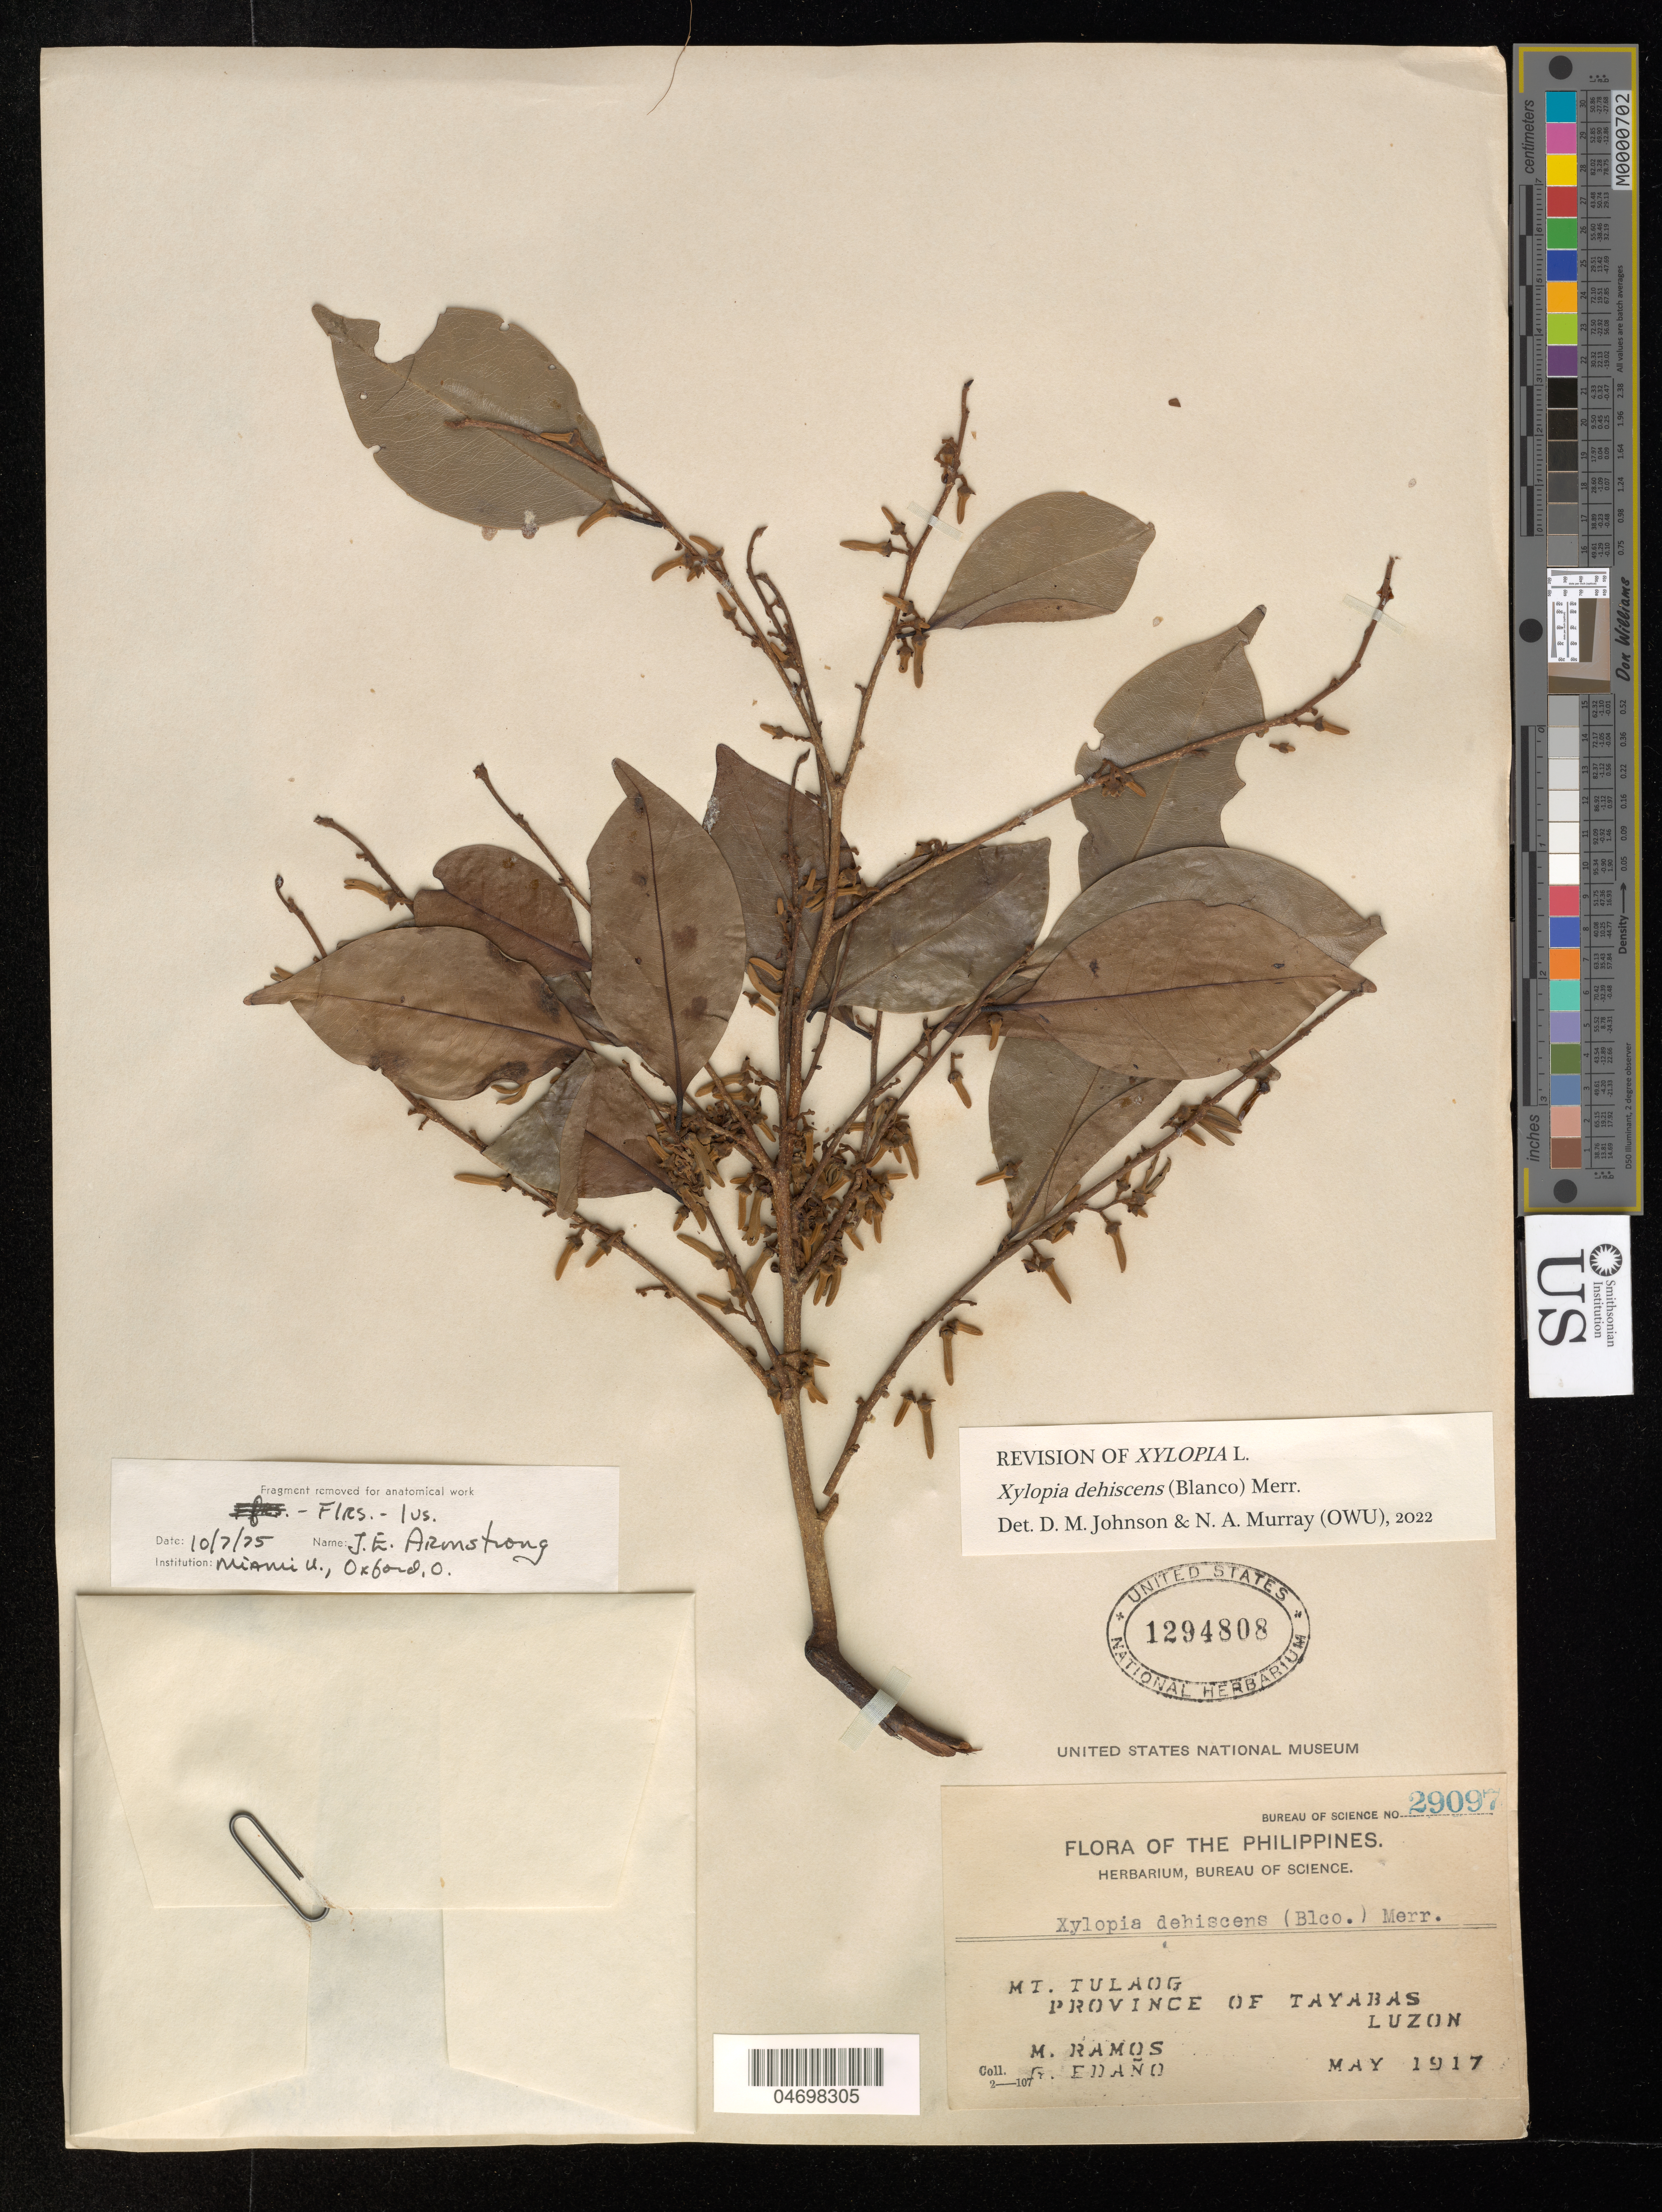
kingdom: Plantae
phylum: Tracheophyta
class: Magnoliopsida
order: Magnoliales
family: Annonaceae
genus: Xylopia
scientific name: Xylopia dehiscens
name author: (Blanco) Merr.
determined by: Johnson, D. M.; Murray, N. A.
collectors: M. Ramos & G. Edaño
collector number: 29097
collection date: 1917-05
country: Philippines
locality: Mt. Binuang. Province of Tayabas. Luzon.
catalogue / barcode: US 1294808